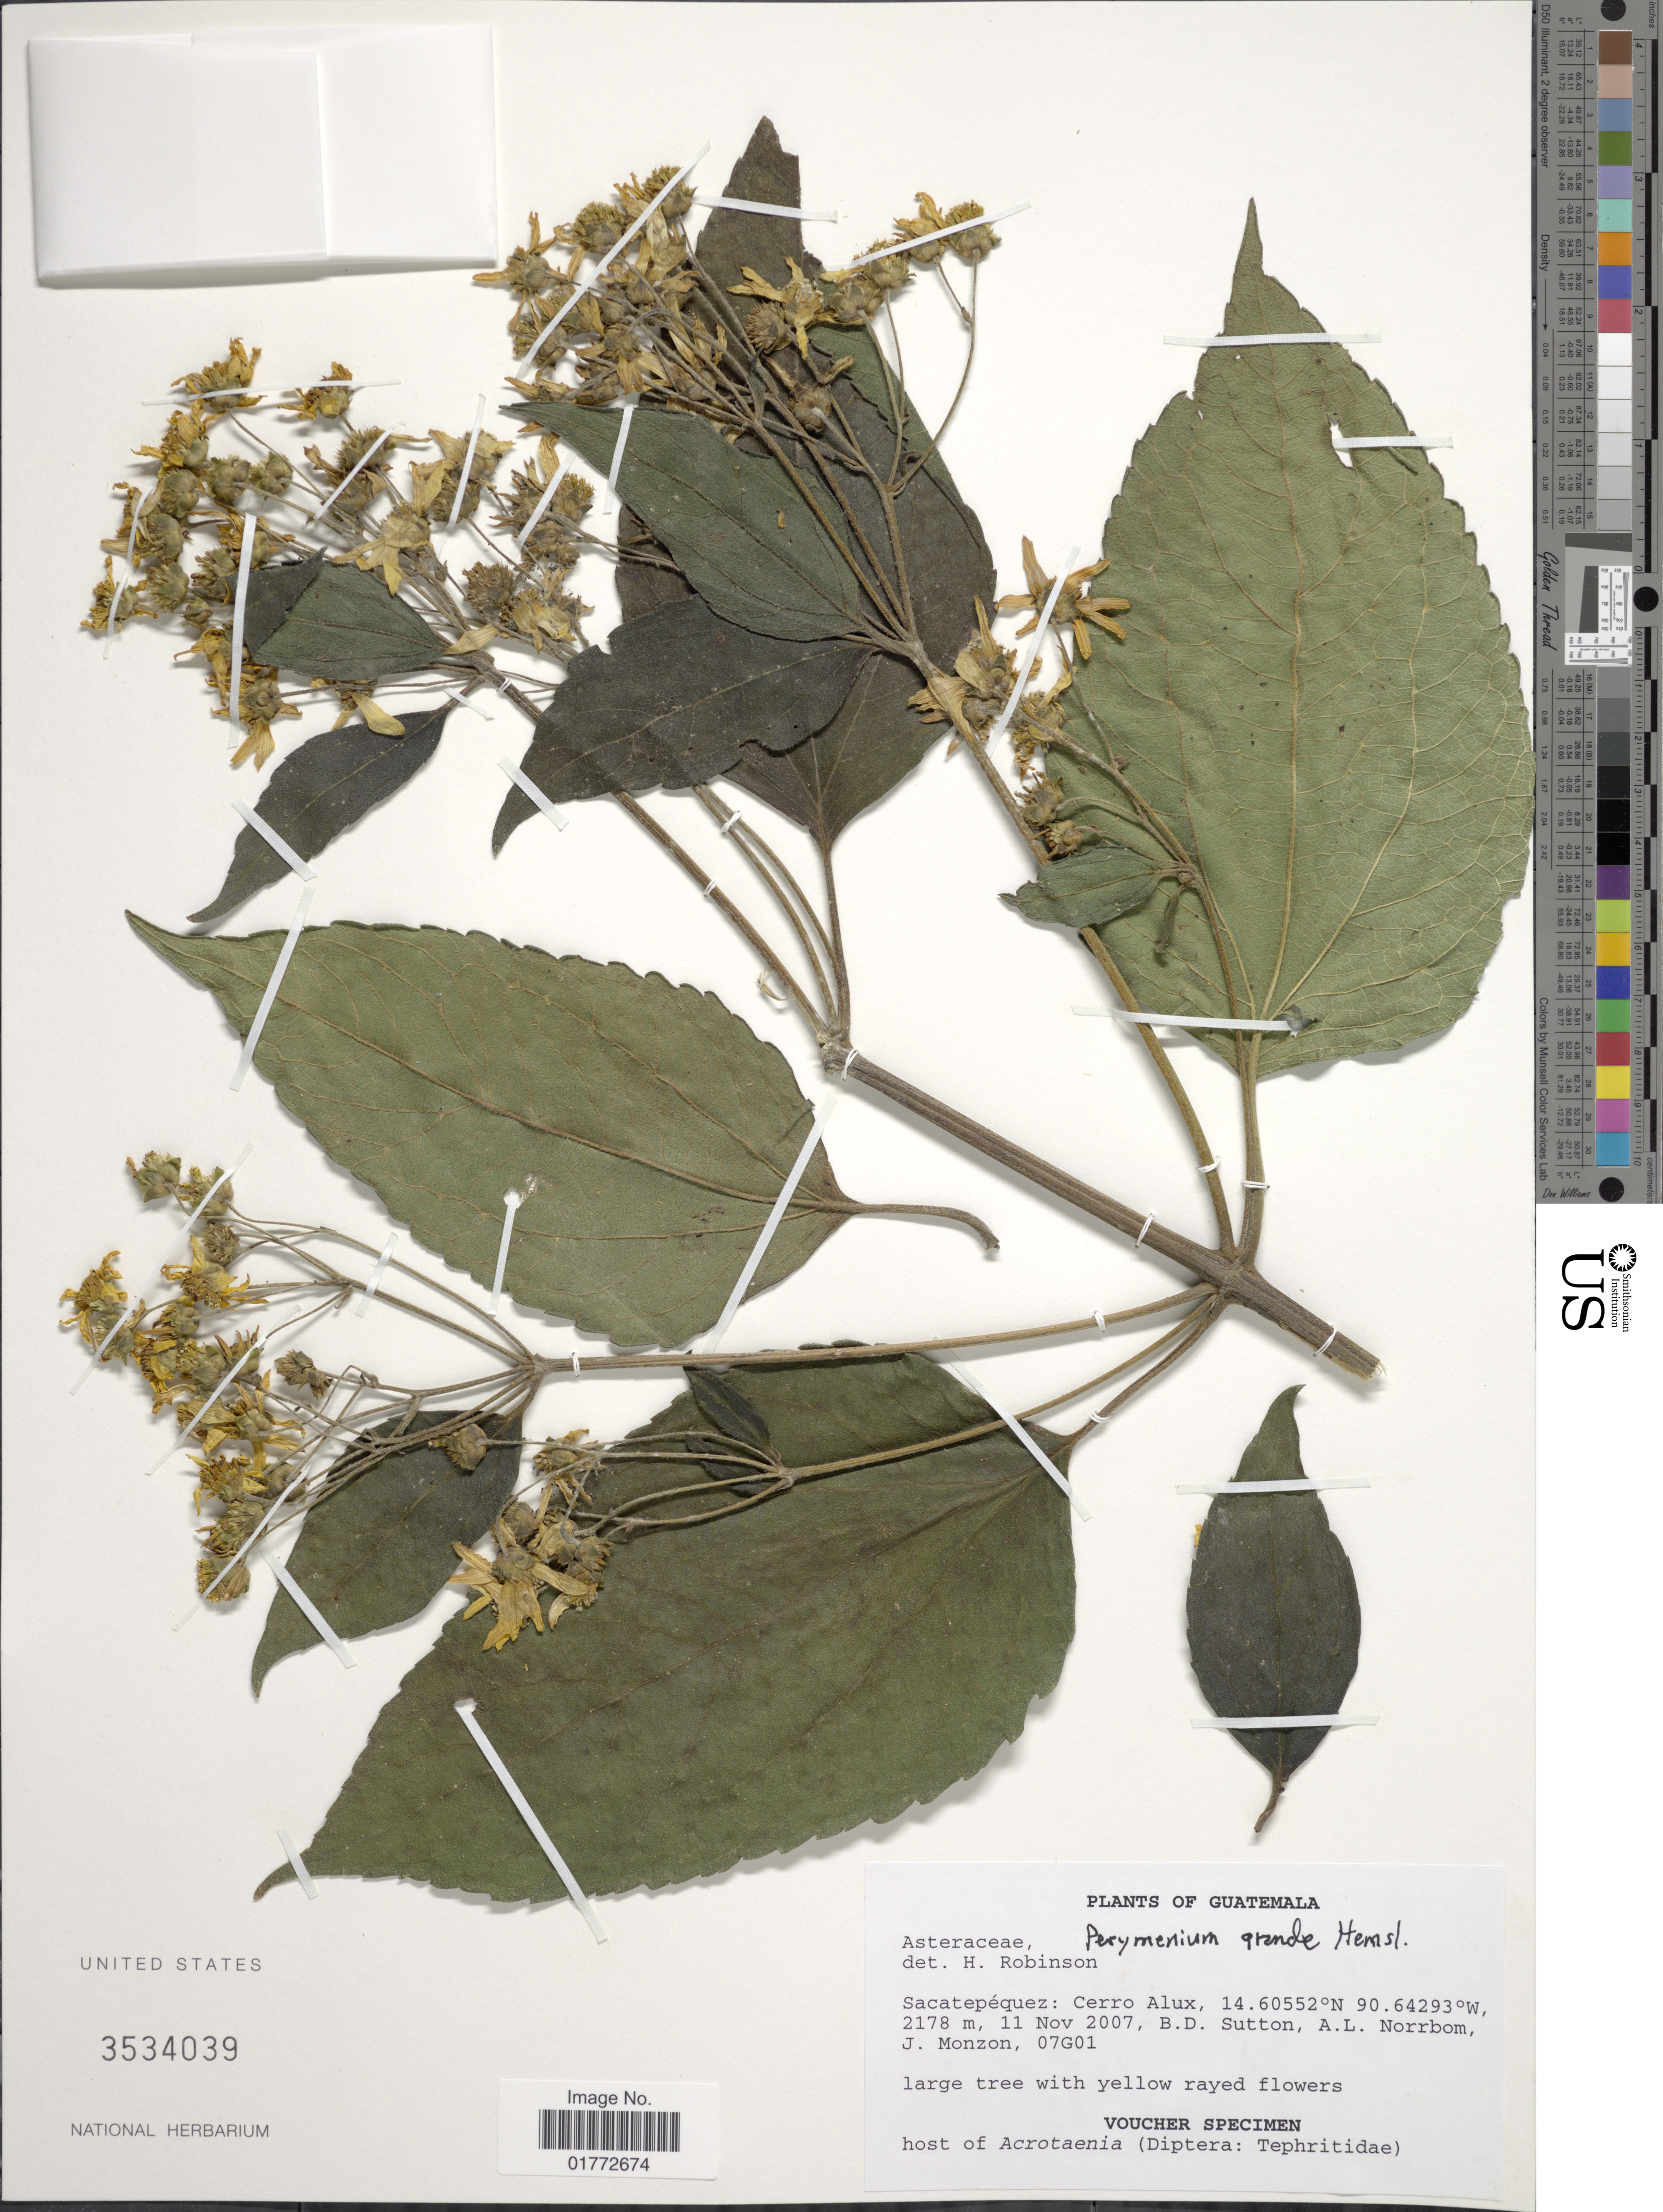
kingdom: Plantae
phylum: Tracheophyta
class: Magnoliopsida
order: Asterales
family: Asteraceae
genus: Perymenium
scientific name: Perymenium grande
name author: Hemsl.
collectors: B. Sutton, A. L. Norrbom & J. Monzon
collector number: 07G01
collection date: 2007-11-11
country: Guatemala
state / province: Sacatepéquez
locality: Cerro Alux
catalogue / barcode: US 3534039